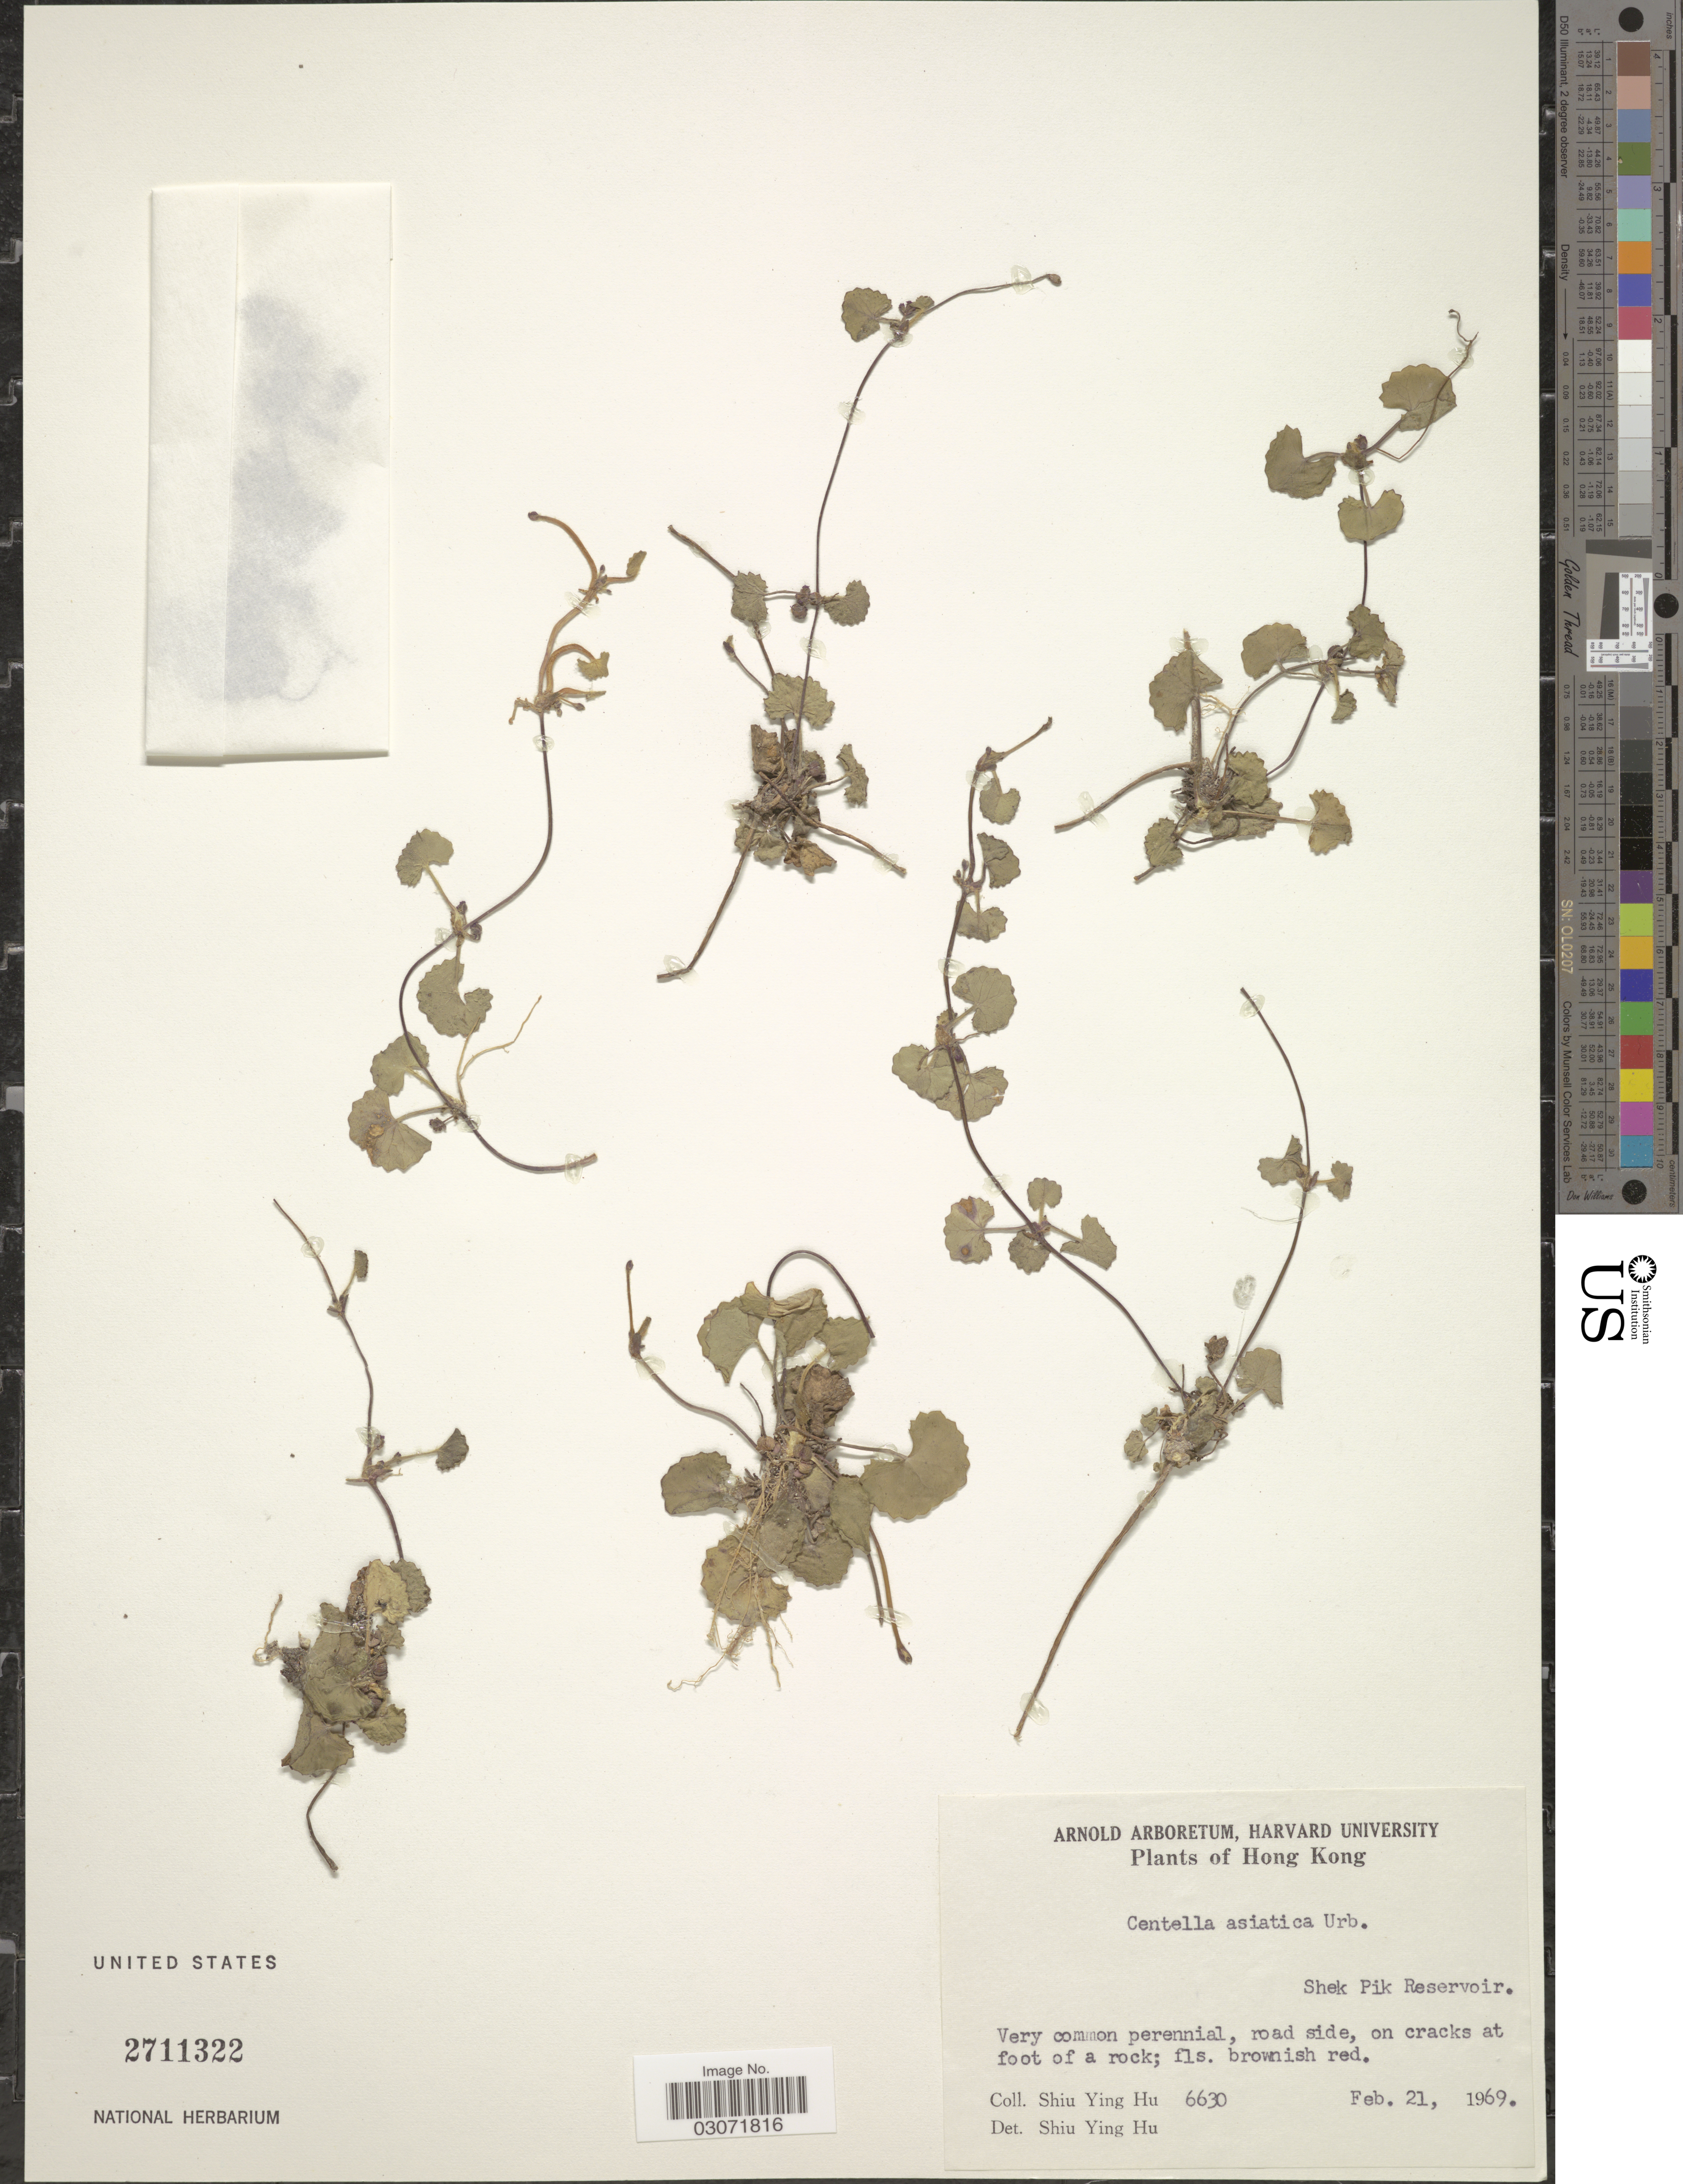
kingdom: Plantae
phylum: Tracheophyta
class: Magnoliopsida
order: Apiales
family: Apiaceae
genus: Centella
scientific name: Centella asiatica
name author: (L.) Urb.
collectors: S. Y. Hu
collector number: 6630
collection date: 1969-02-21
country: China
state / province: Hong Kong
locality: Shek Pik Reservoir.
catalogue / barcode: US 2711322